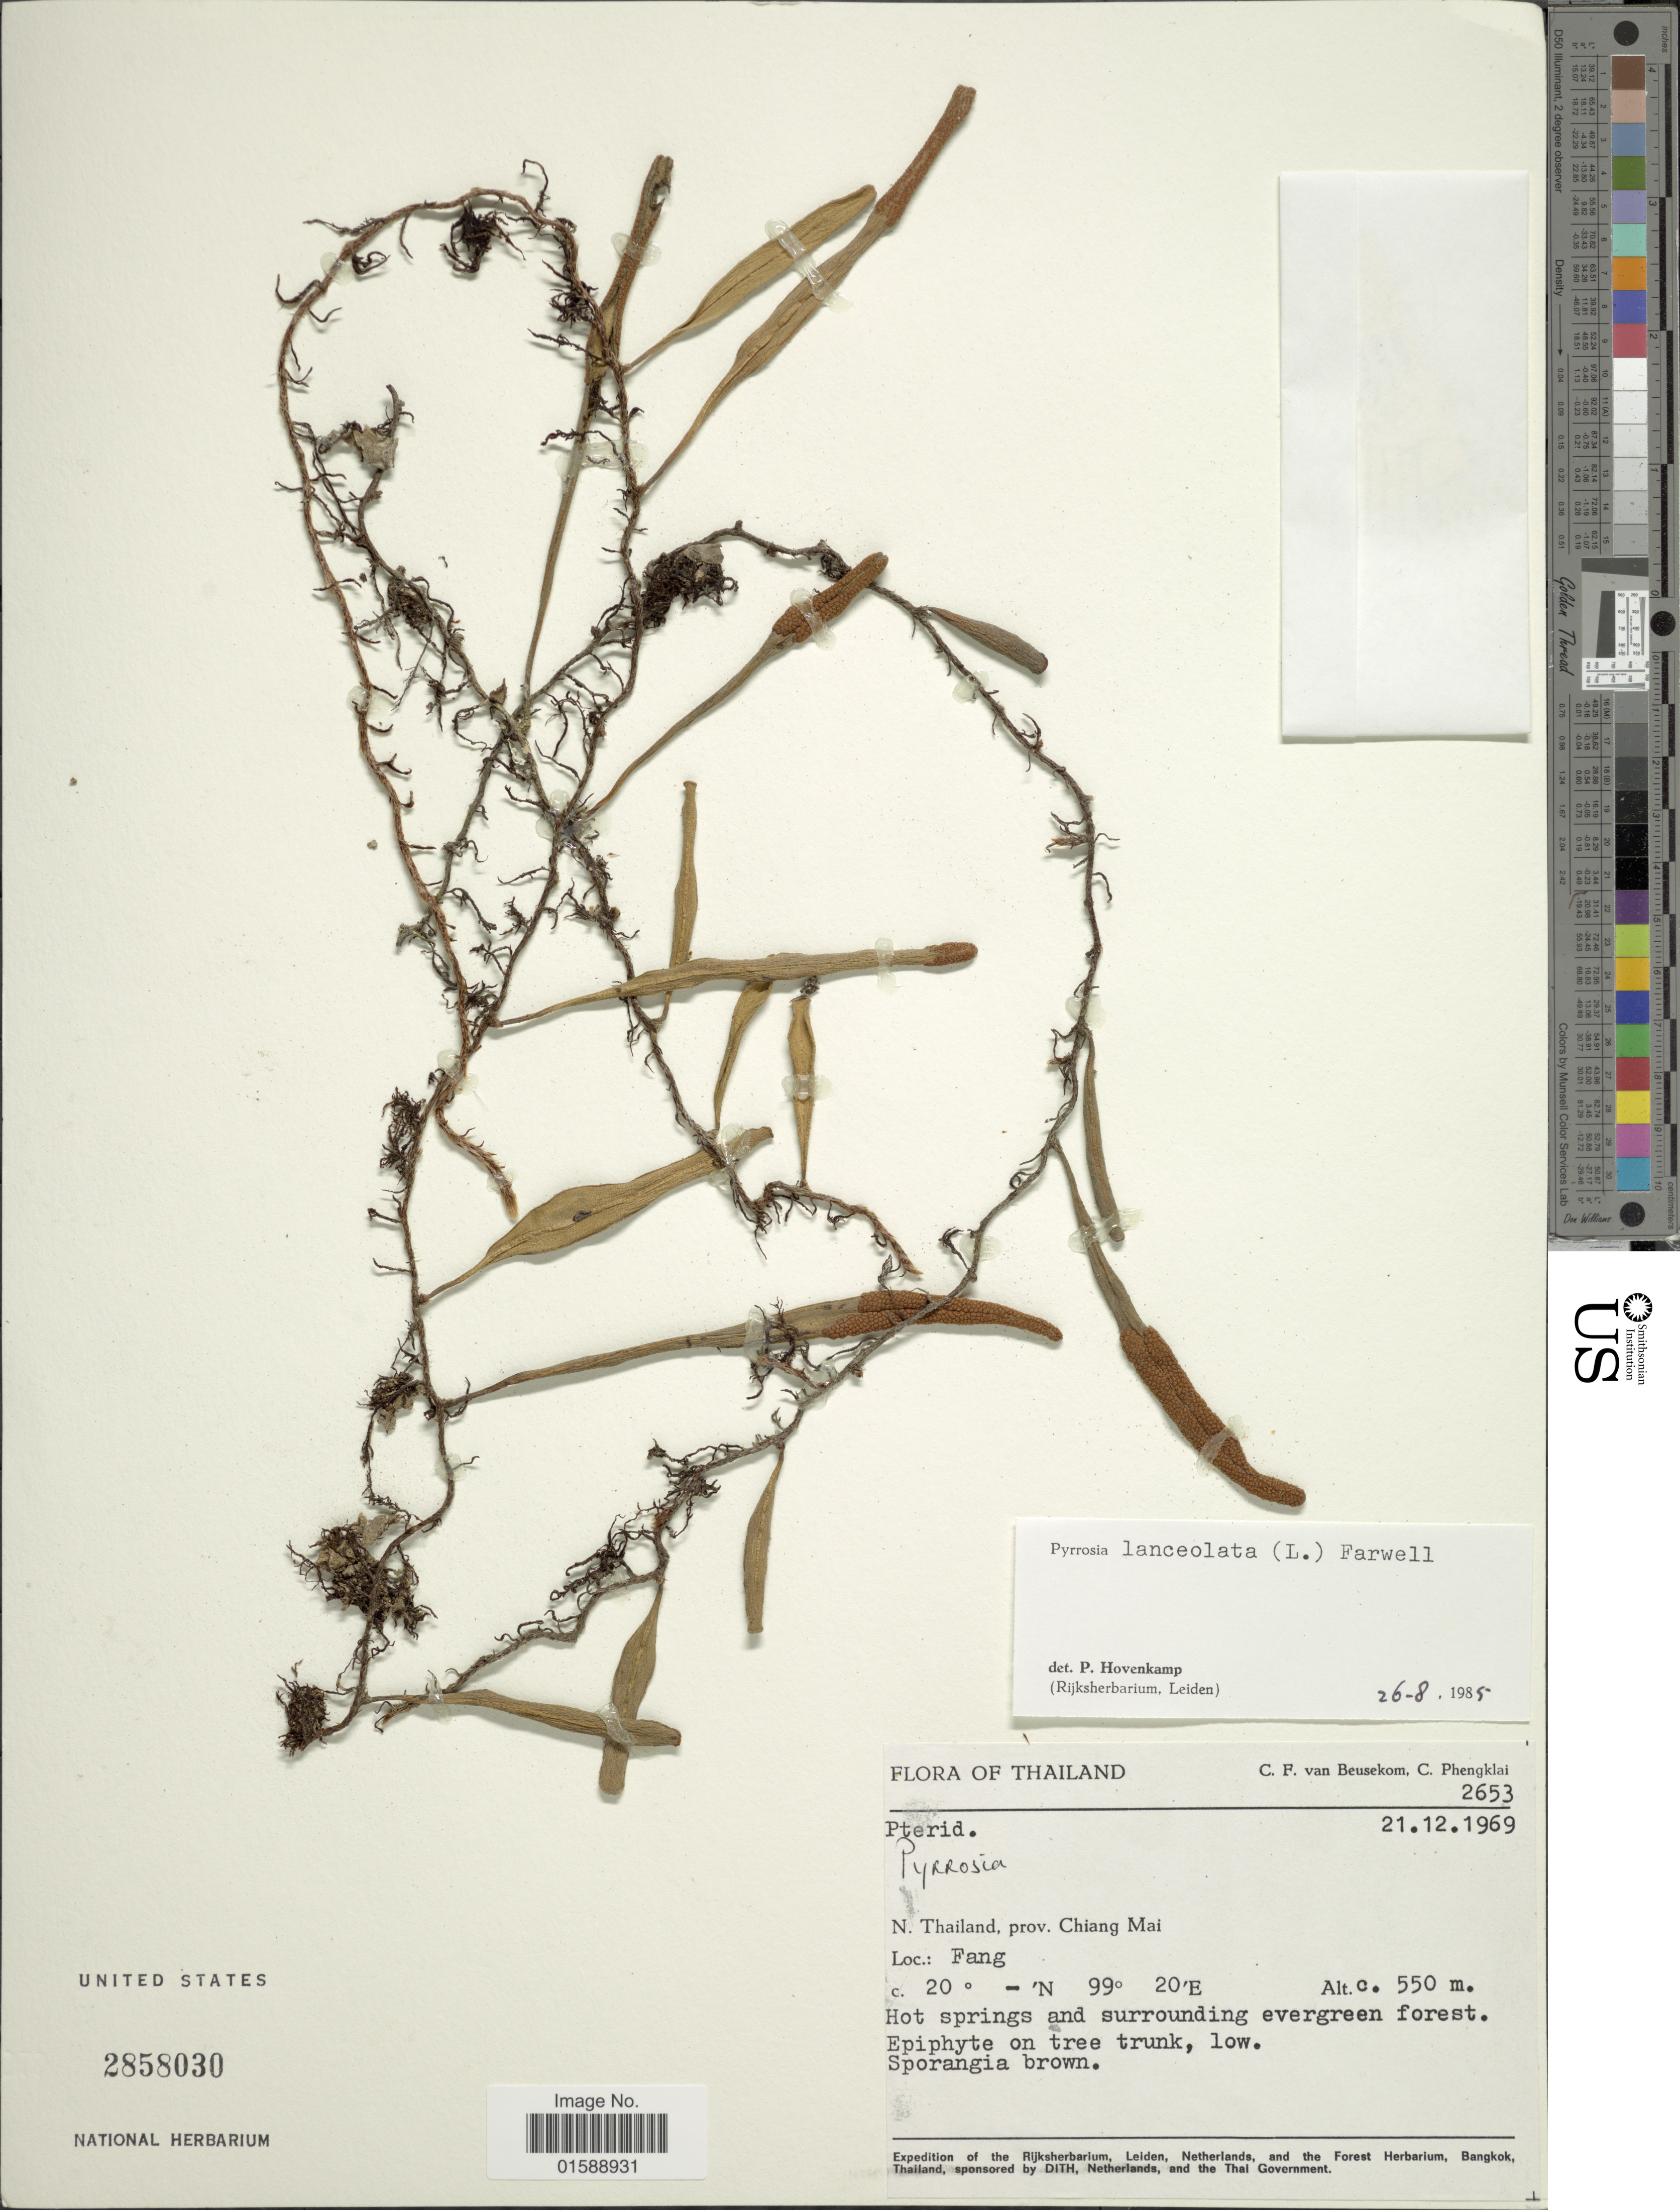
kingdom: Plantae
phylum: Tracheophyta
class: Polypodiopsida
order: Polypodiales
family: Polypodiaceae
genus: Pyrrosia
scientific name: Pyrrosia lanceolata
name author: (L.) Farw.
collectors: C. van Beusecom & C. Phengklai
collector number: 2653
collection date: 1969-12-21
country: Thailand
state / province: Chiang Mai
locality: N. Thailand. Fang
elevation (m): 550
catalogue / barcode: US 2858030